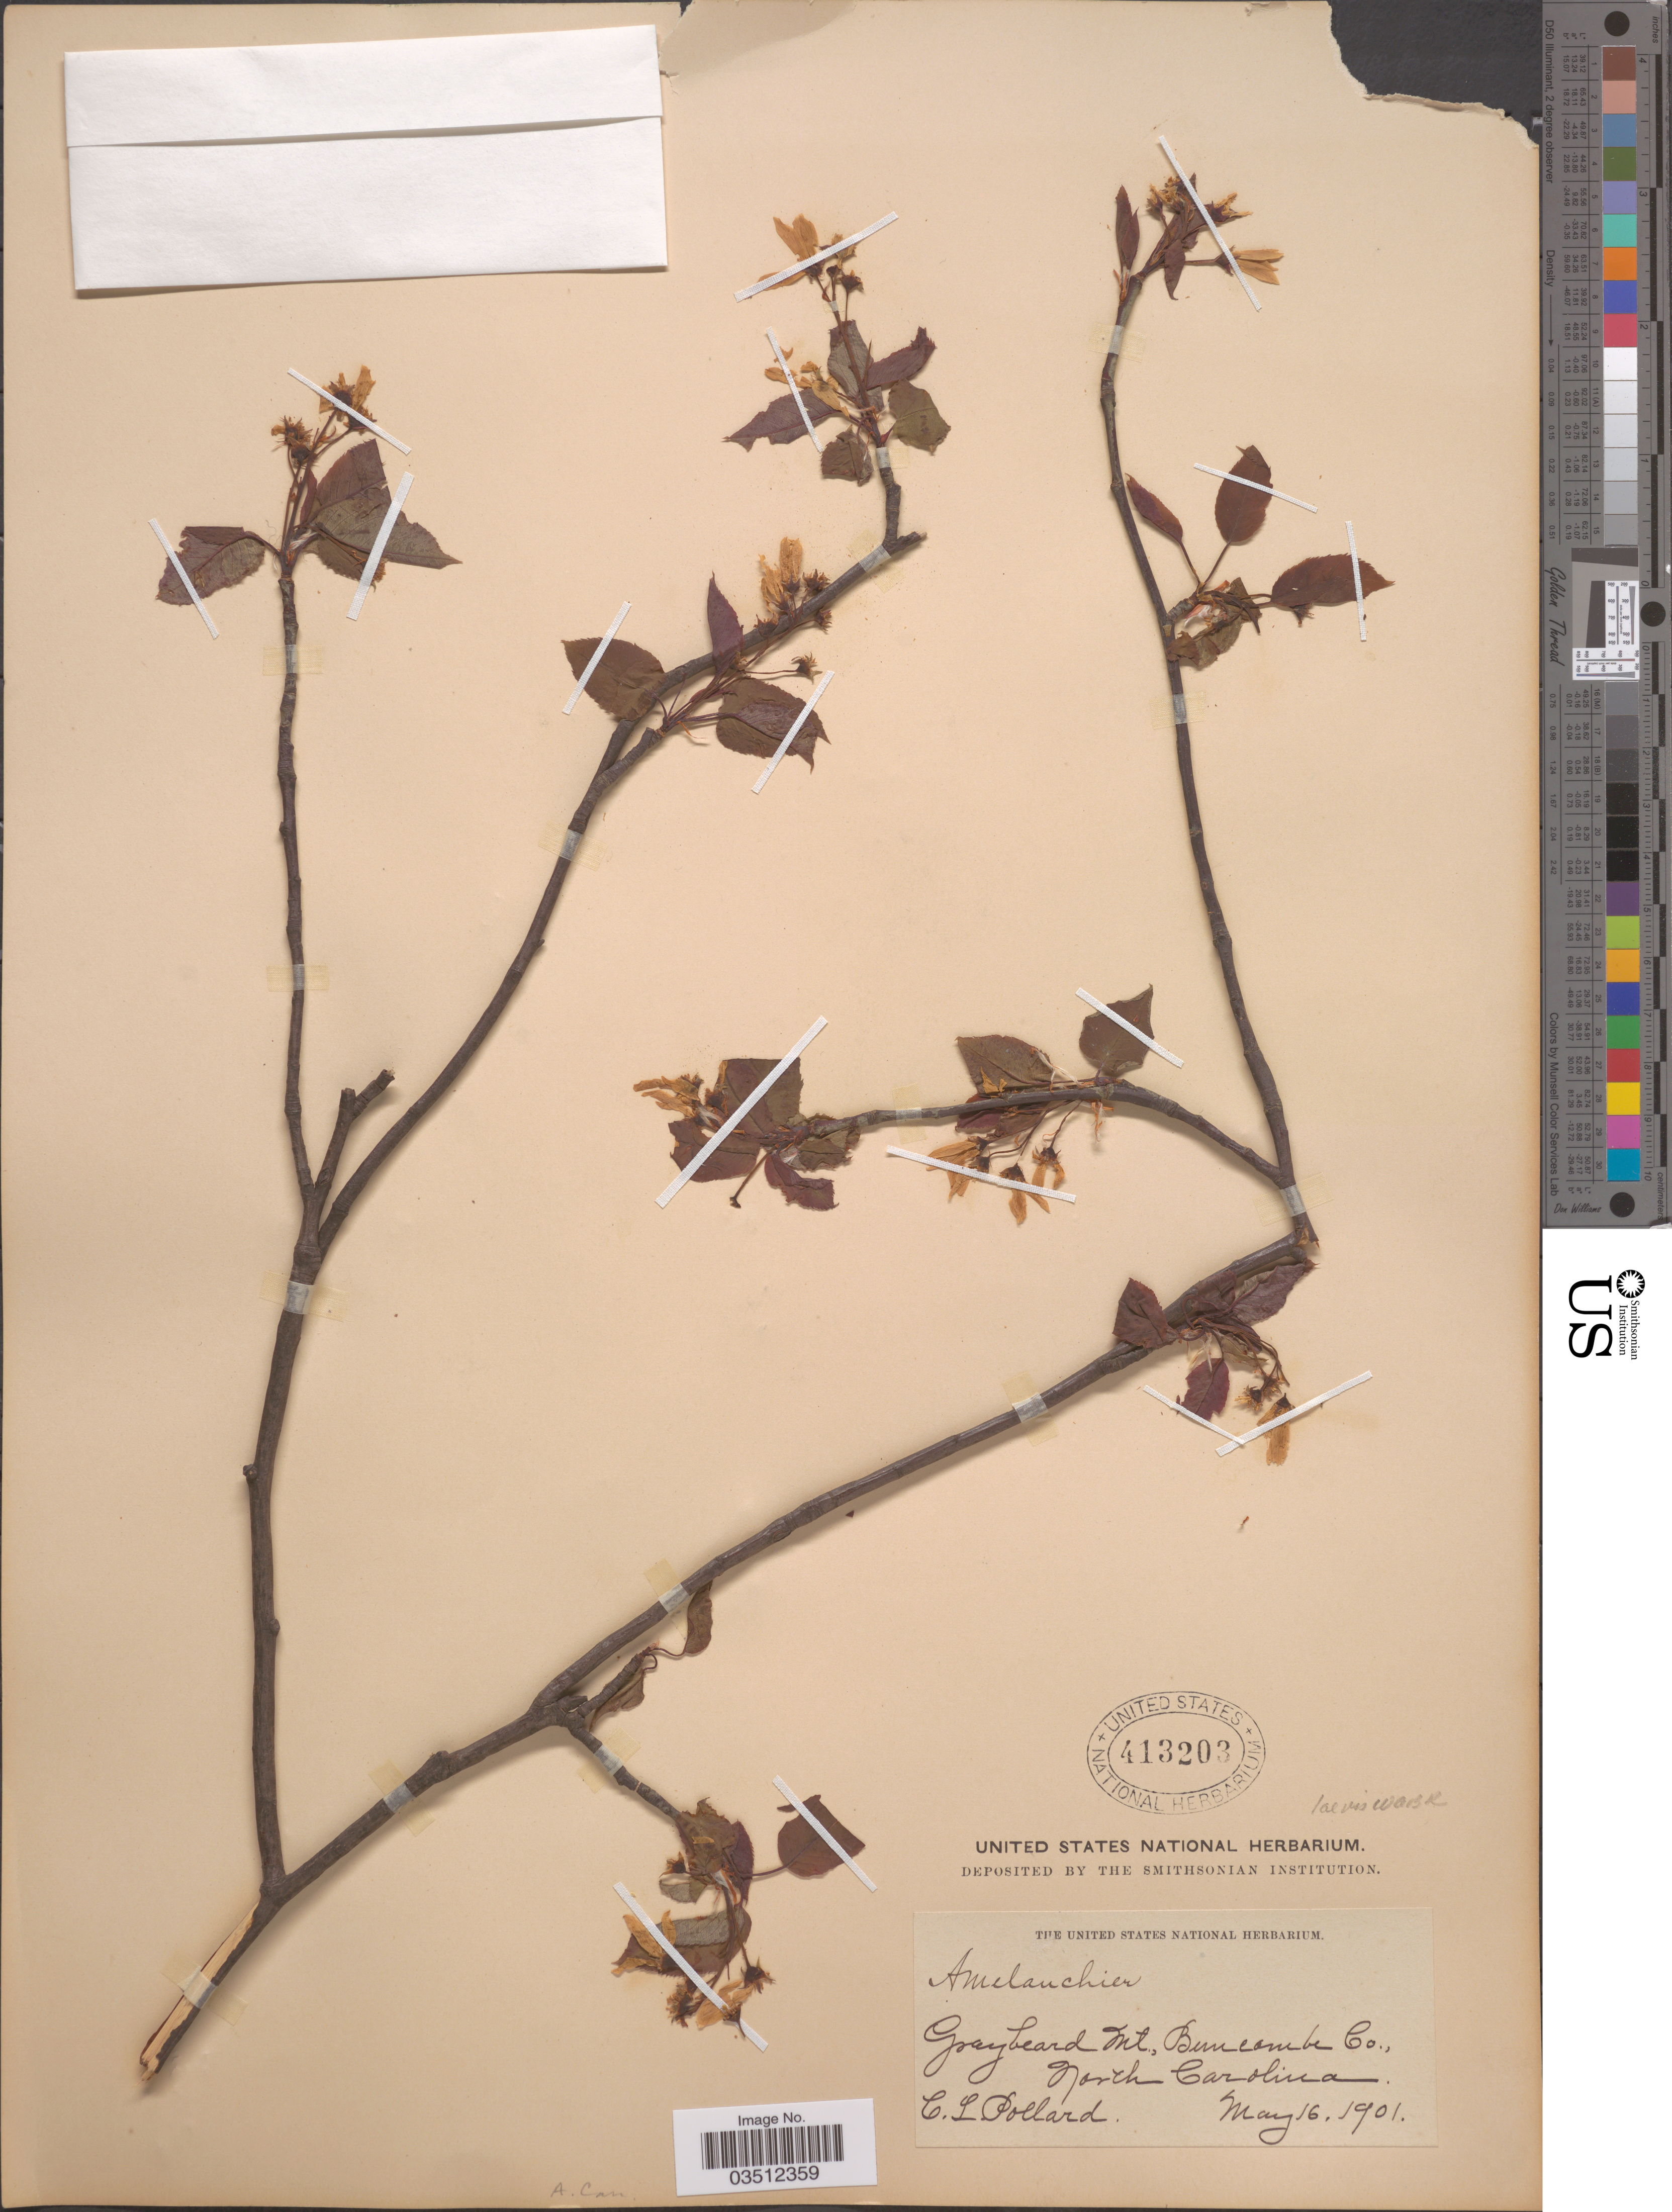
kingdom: Plantae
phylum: Tracheophyta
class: Magnoliopsida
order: Rosales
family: Rosaceae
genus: Amelanchier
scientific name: Amelanchier laevis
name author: Wiegand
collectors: C. L. Pollard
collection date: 1901-05-16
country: United States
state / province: North Carolina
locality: Graybeard Mt., Buncombe Co.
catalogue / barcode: US 413203